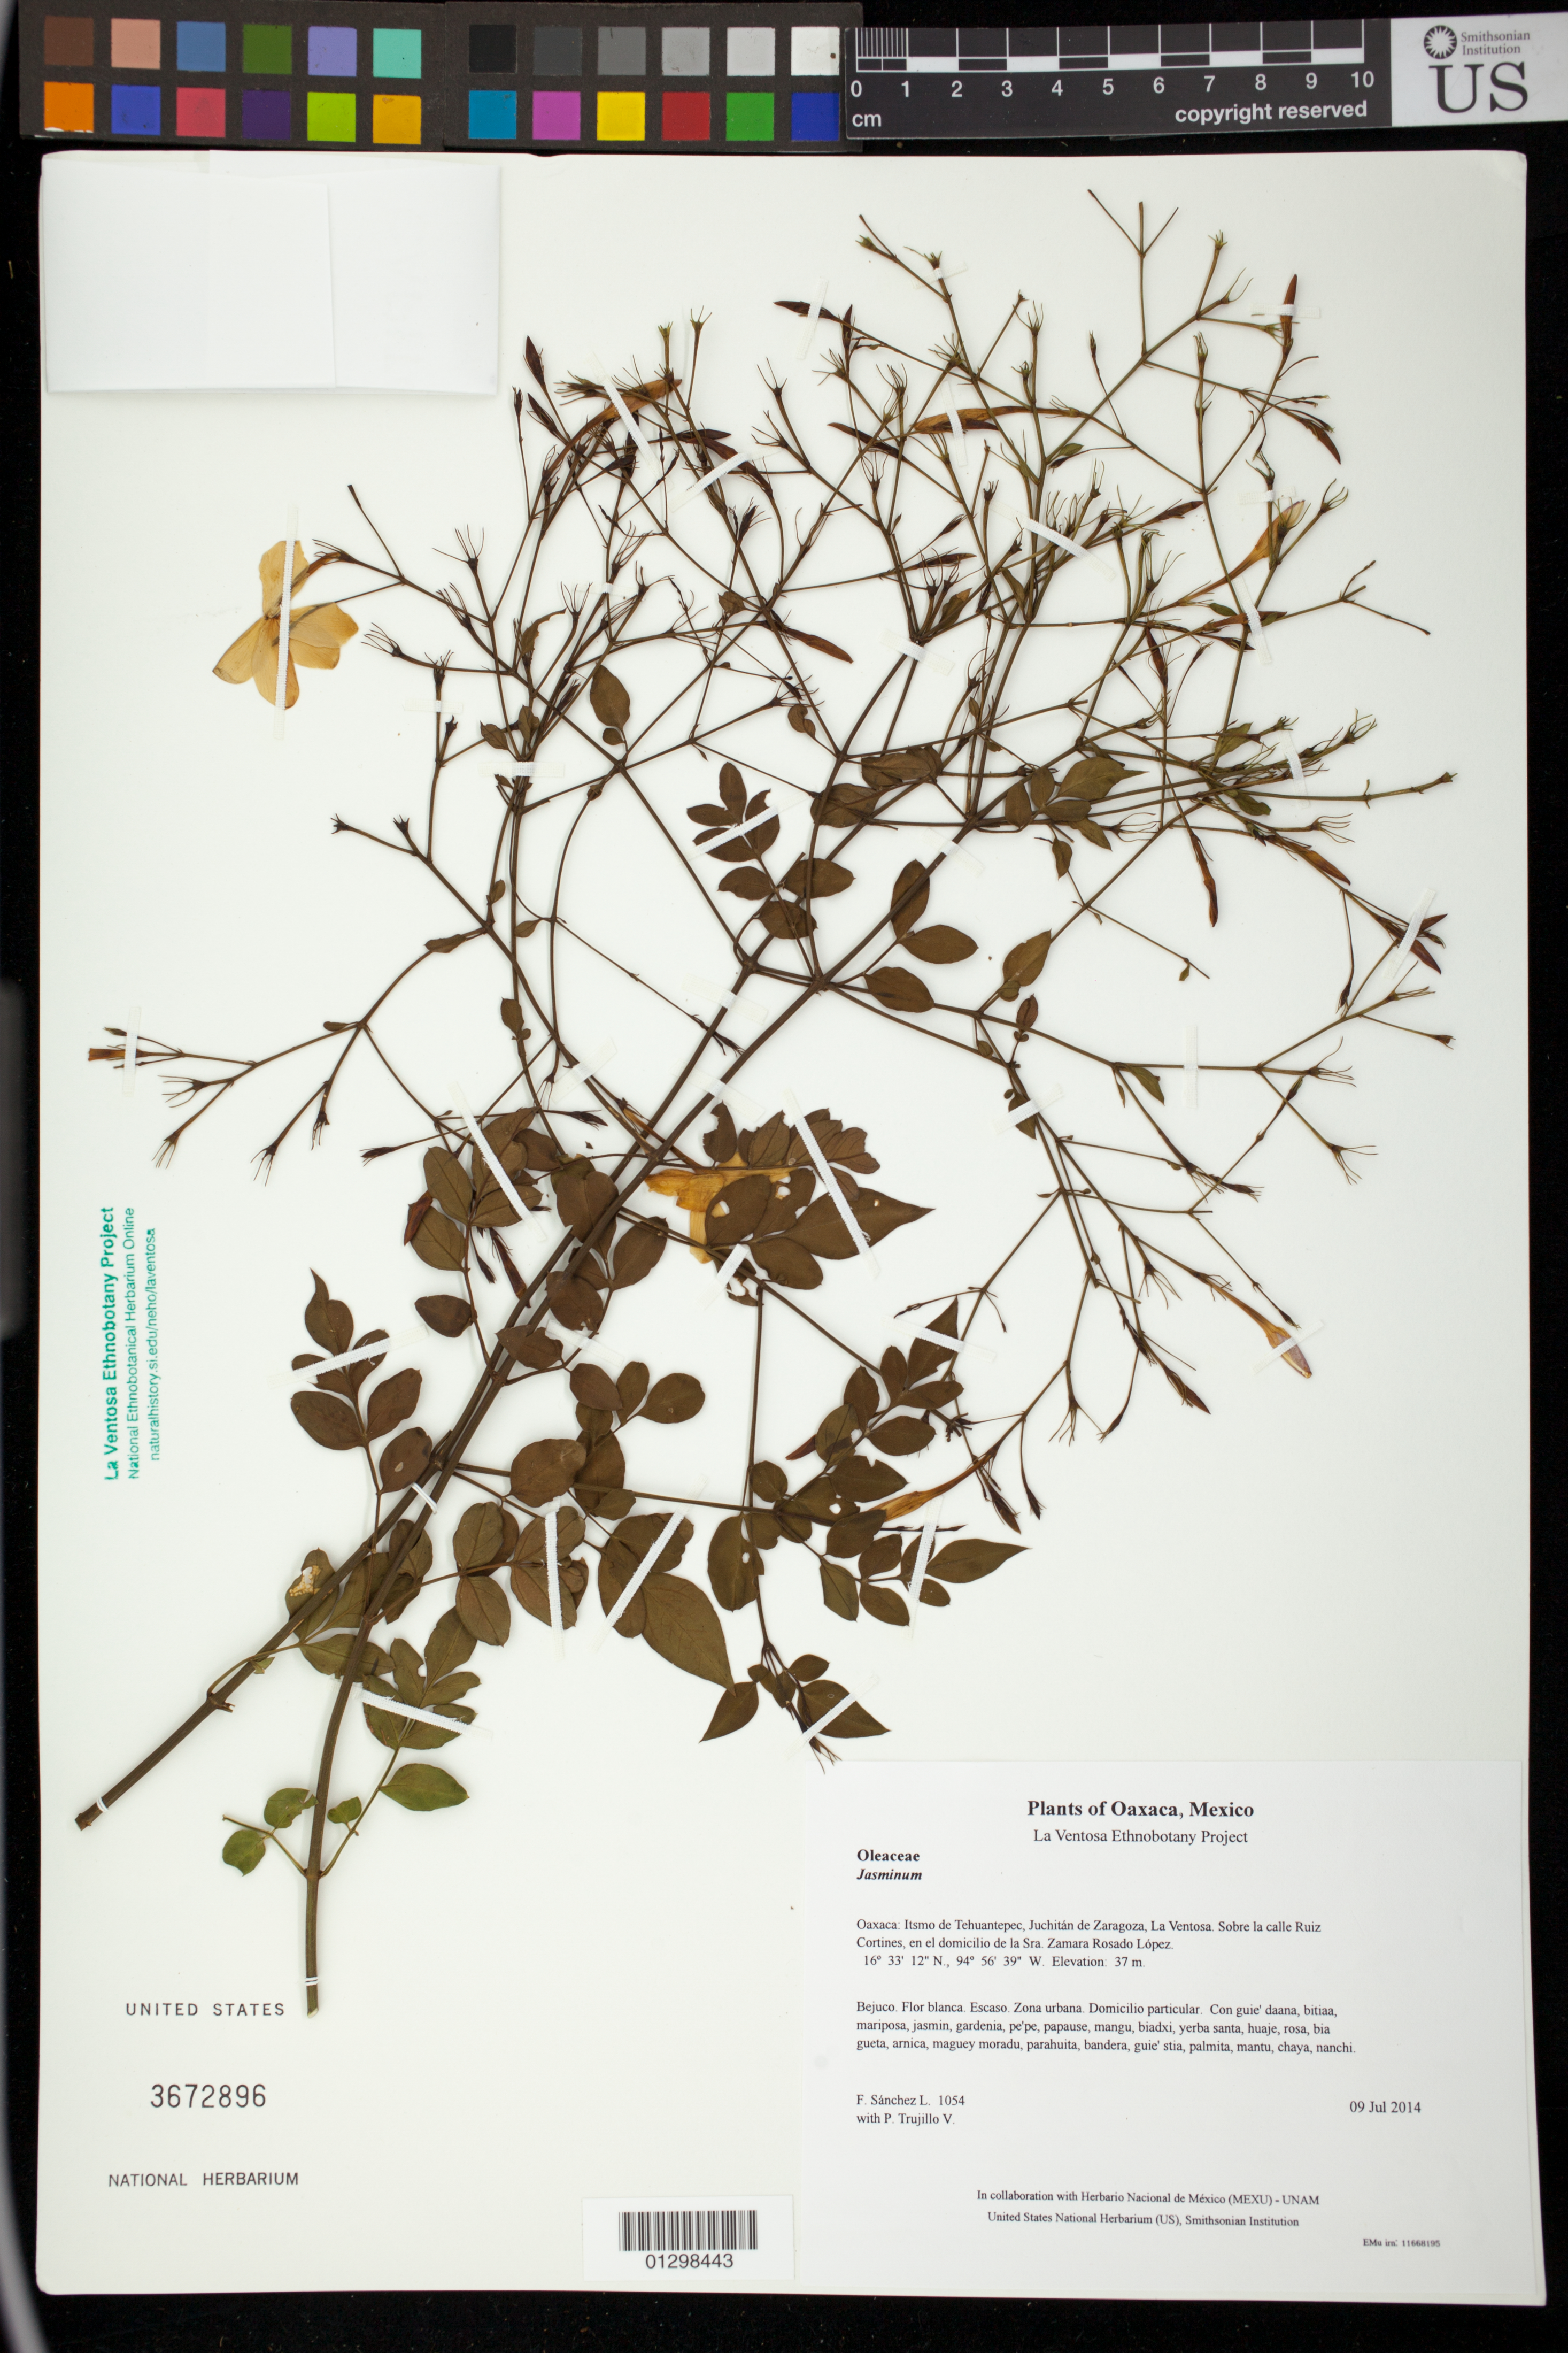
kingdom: Plantae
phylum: Tracheophyta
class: Magnoliopsida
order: Lamiales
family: Oleaceae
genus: Jasminum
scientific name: Jasminum grandiflorum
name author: L.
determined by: Velasco G., Kenia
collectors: F. Sánchez L. & P. Trujillo V.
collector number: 1054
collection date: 2014-07-09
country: Mexico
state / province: Oaxaca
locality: Itsmo de Tehuantepec, Juchitán de Zaragoza, La Ventosa. Sobre la calle Ruiz Cortines, en el domicilio de la Sra. Zamara Rosado López.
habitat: Zona urbana. Domicilio particular.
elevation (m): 37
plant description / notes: JEBOT, MEXU, US; Luba'. Guie' naquichi'. Huaxie'.; ilan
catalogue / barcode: US 3672896